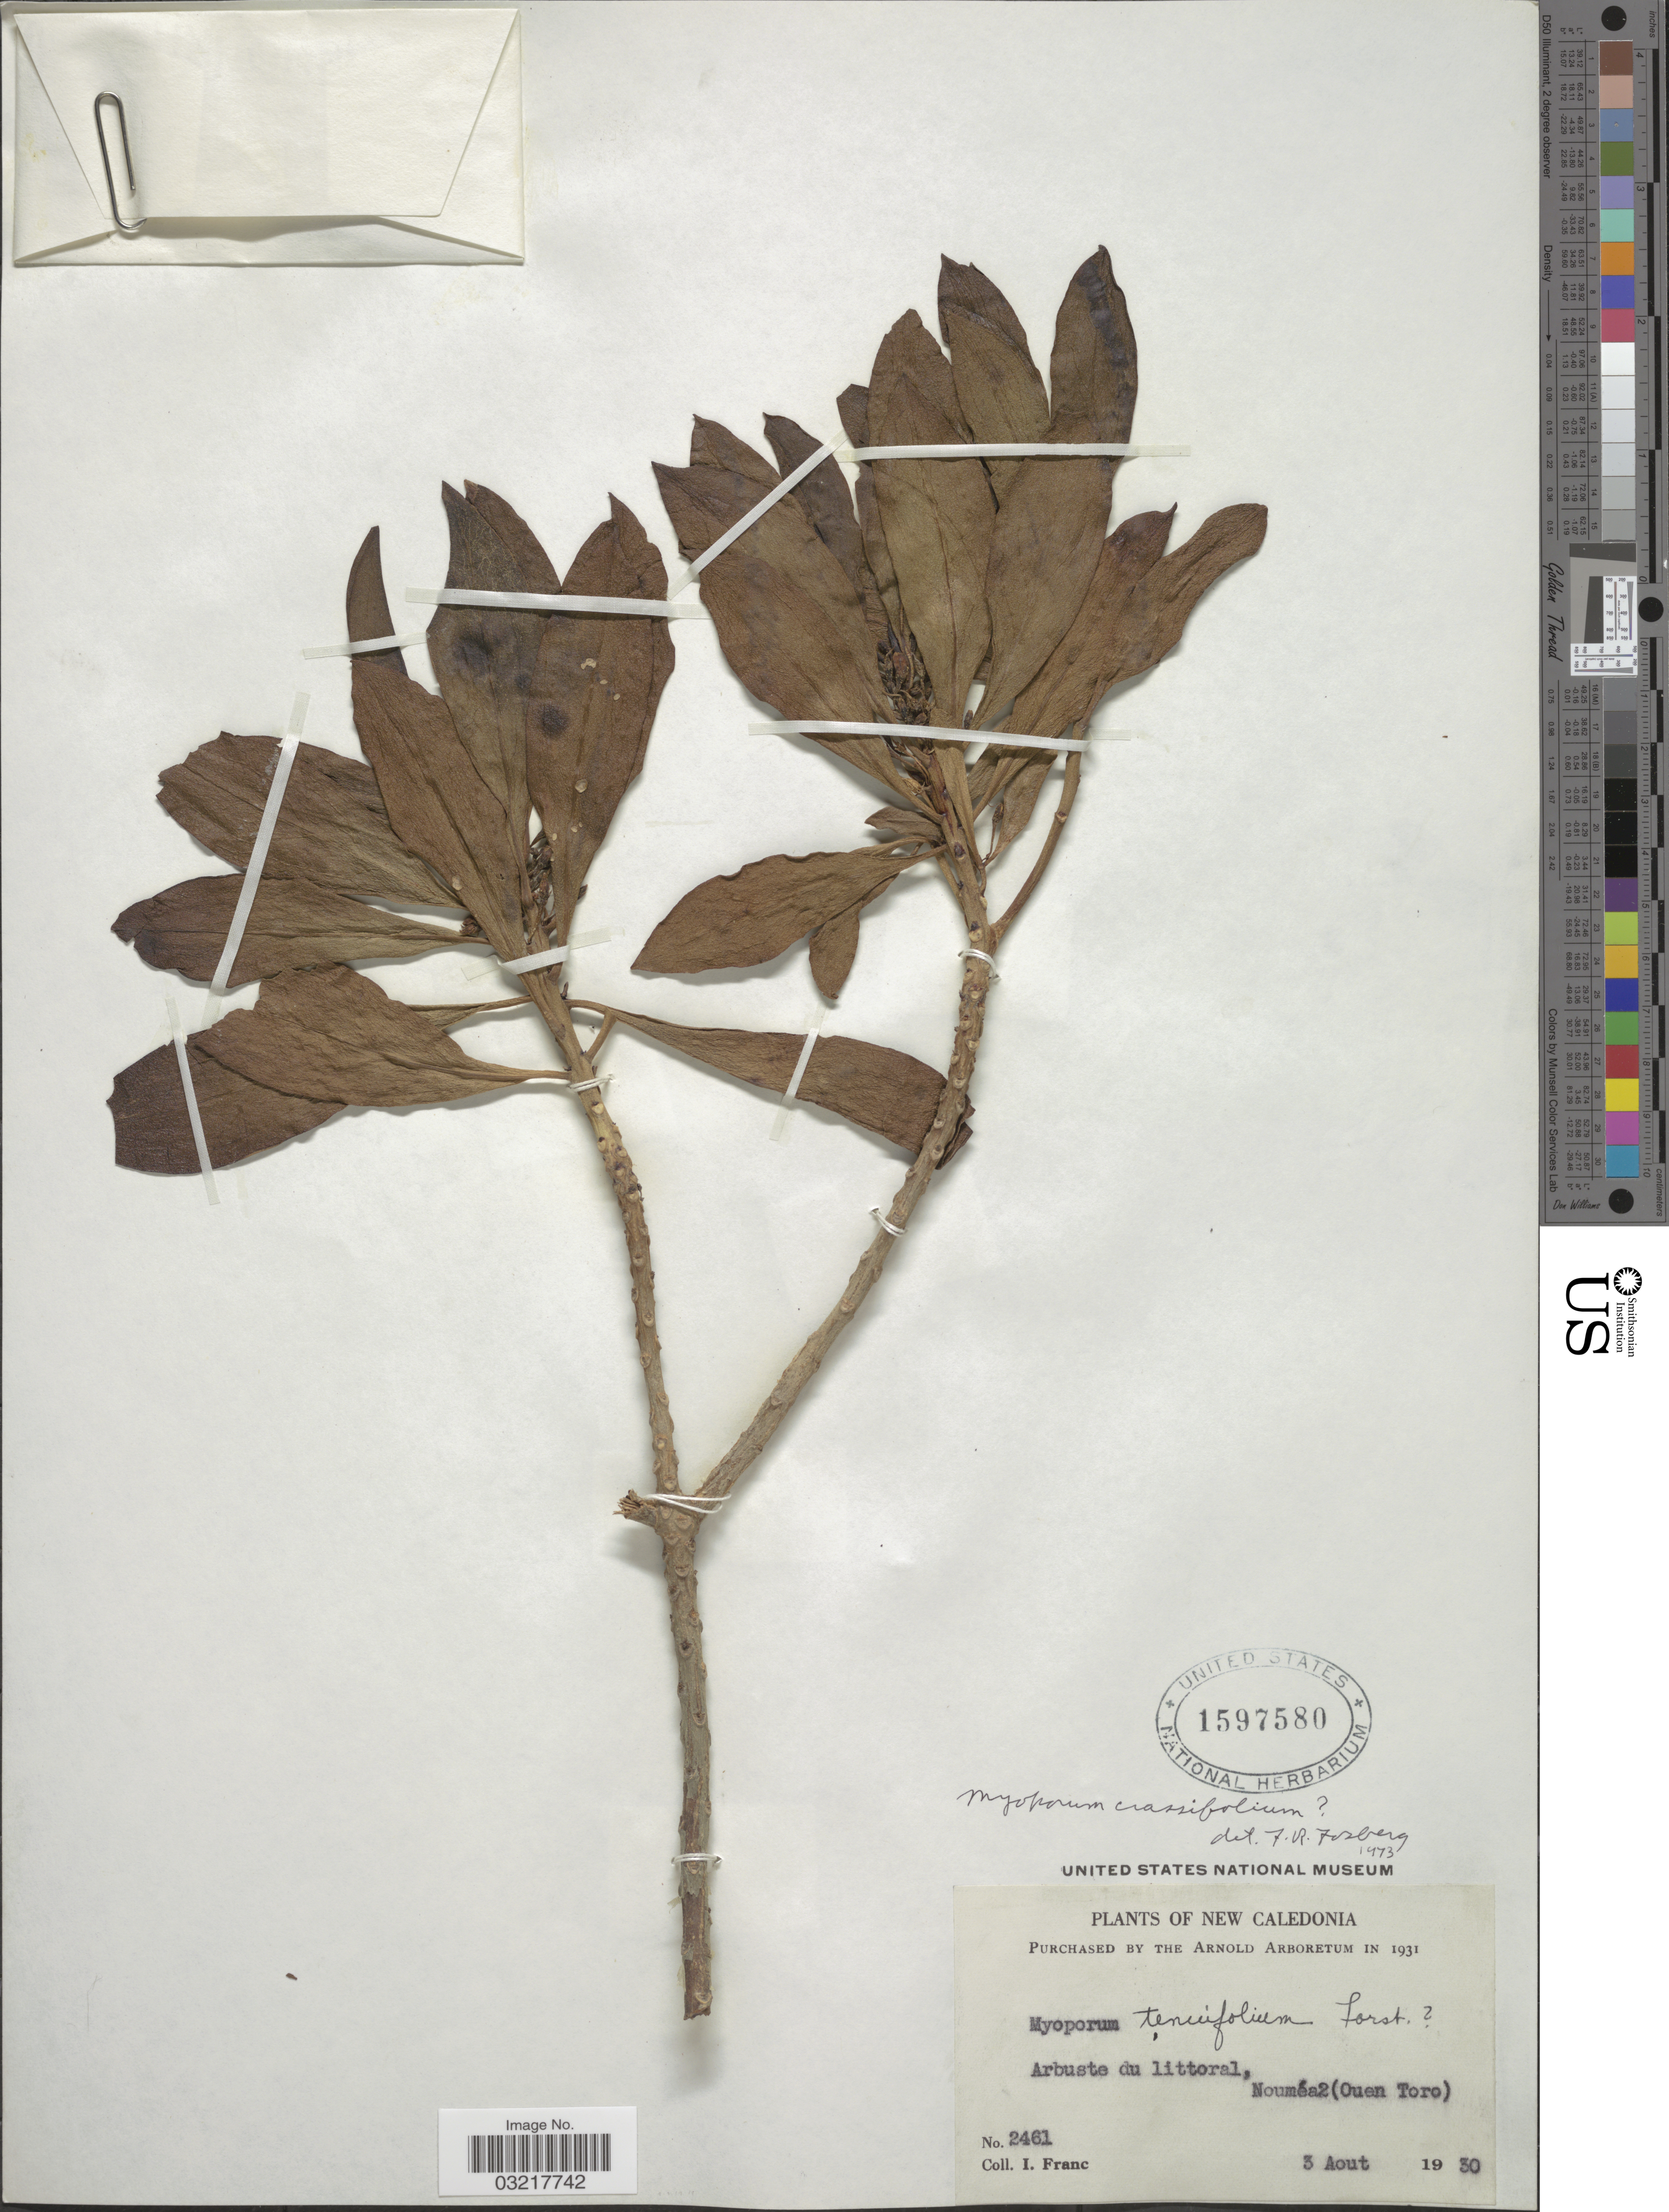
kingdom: Plantae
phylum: Tracheophyta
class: Magnoliopsida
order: Lamiales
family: Scrophulariaceae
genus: Myoporum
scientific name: Myoporum crassifolium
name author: G. Forst.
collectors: I. Franc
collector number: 2461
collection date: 1930-08-03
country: New Caledonia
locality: Arbuste du littoral, Nouméa2 (Ouen Toro).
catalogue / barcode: US 1597580